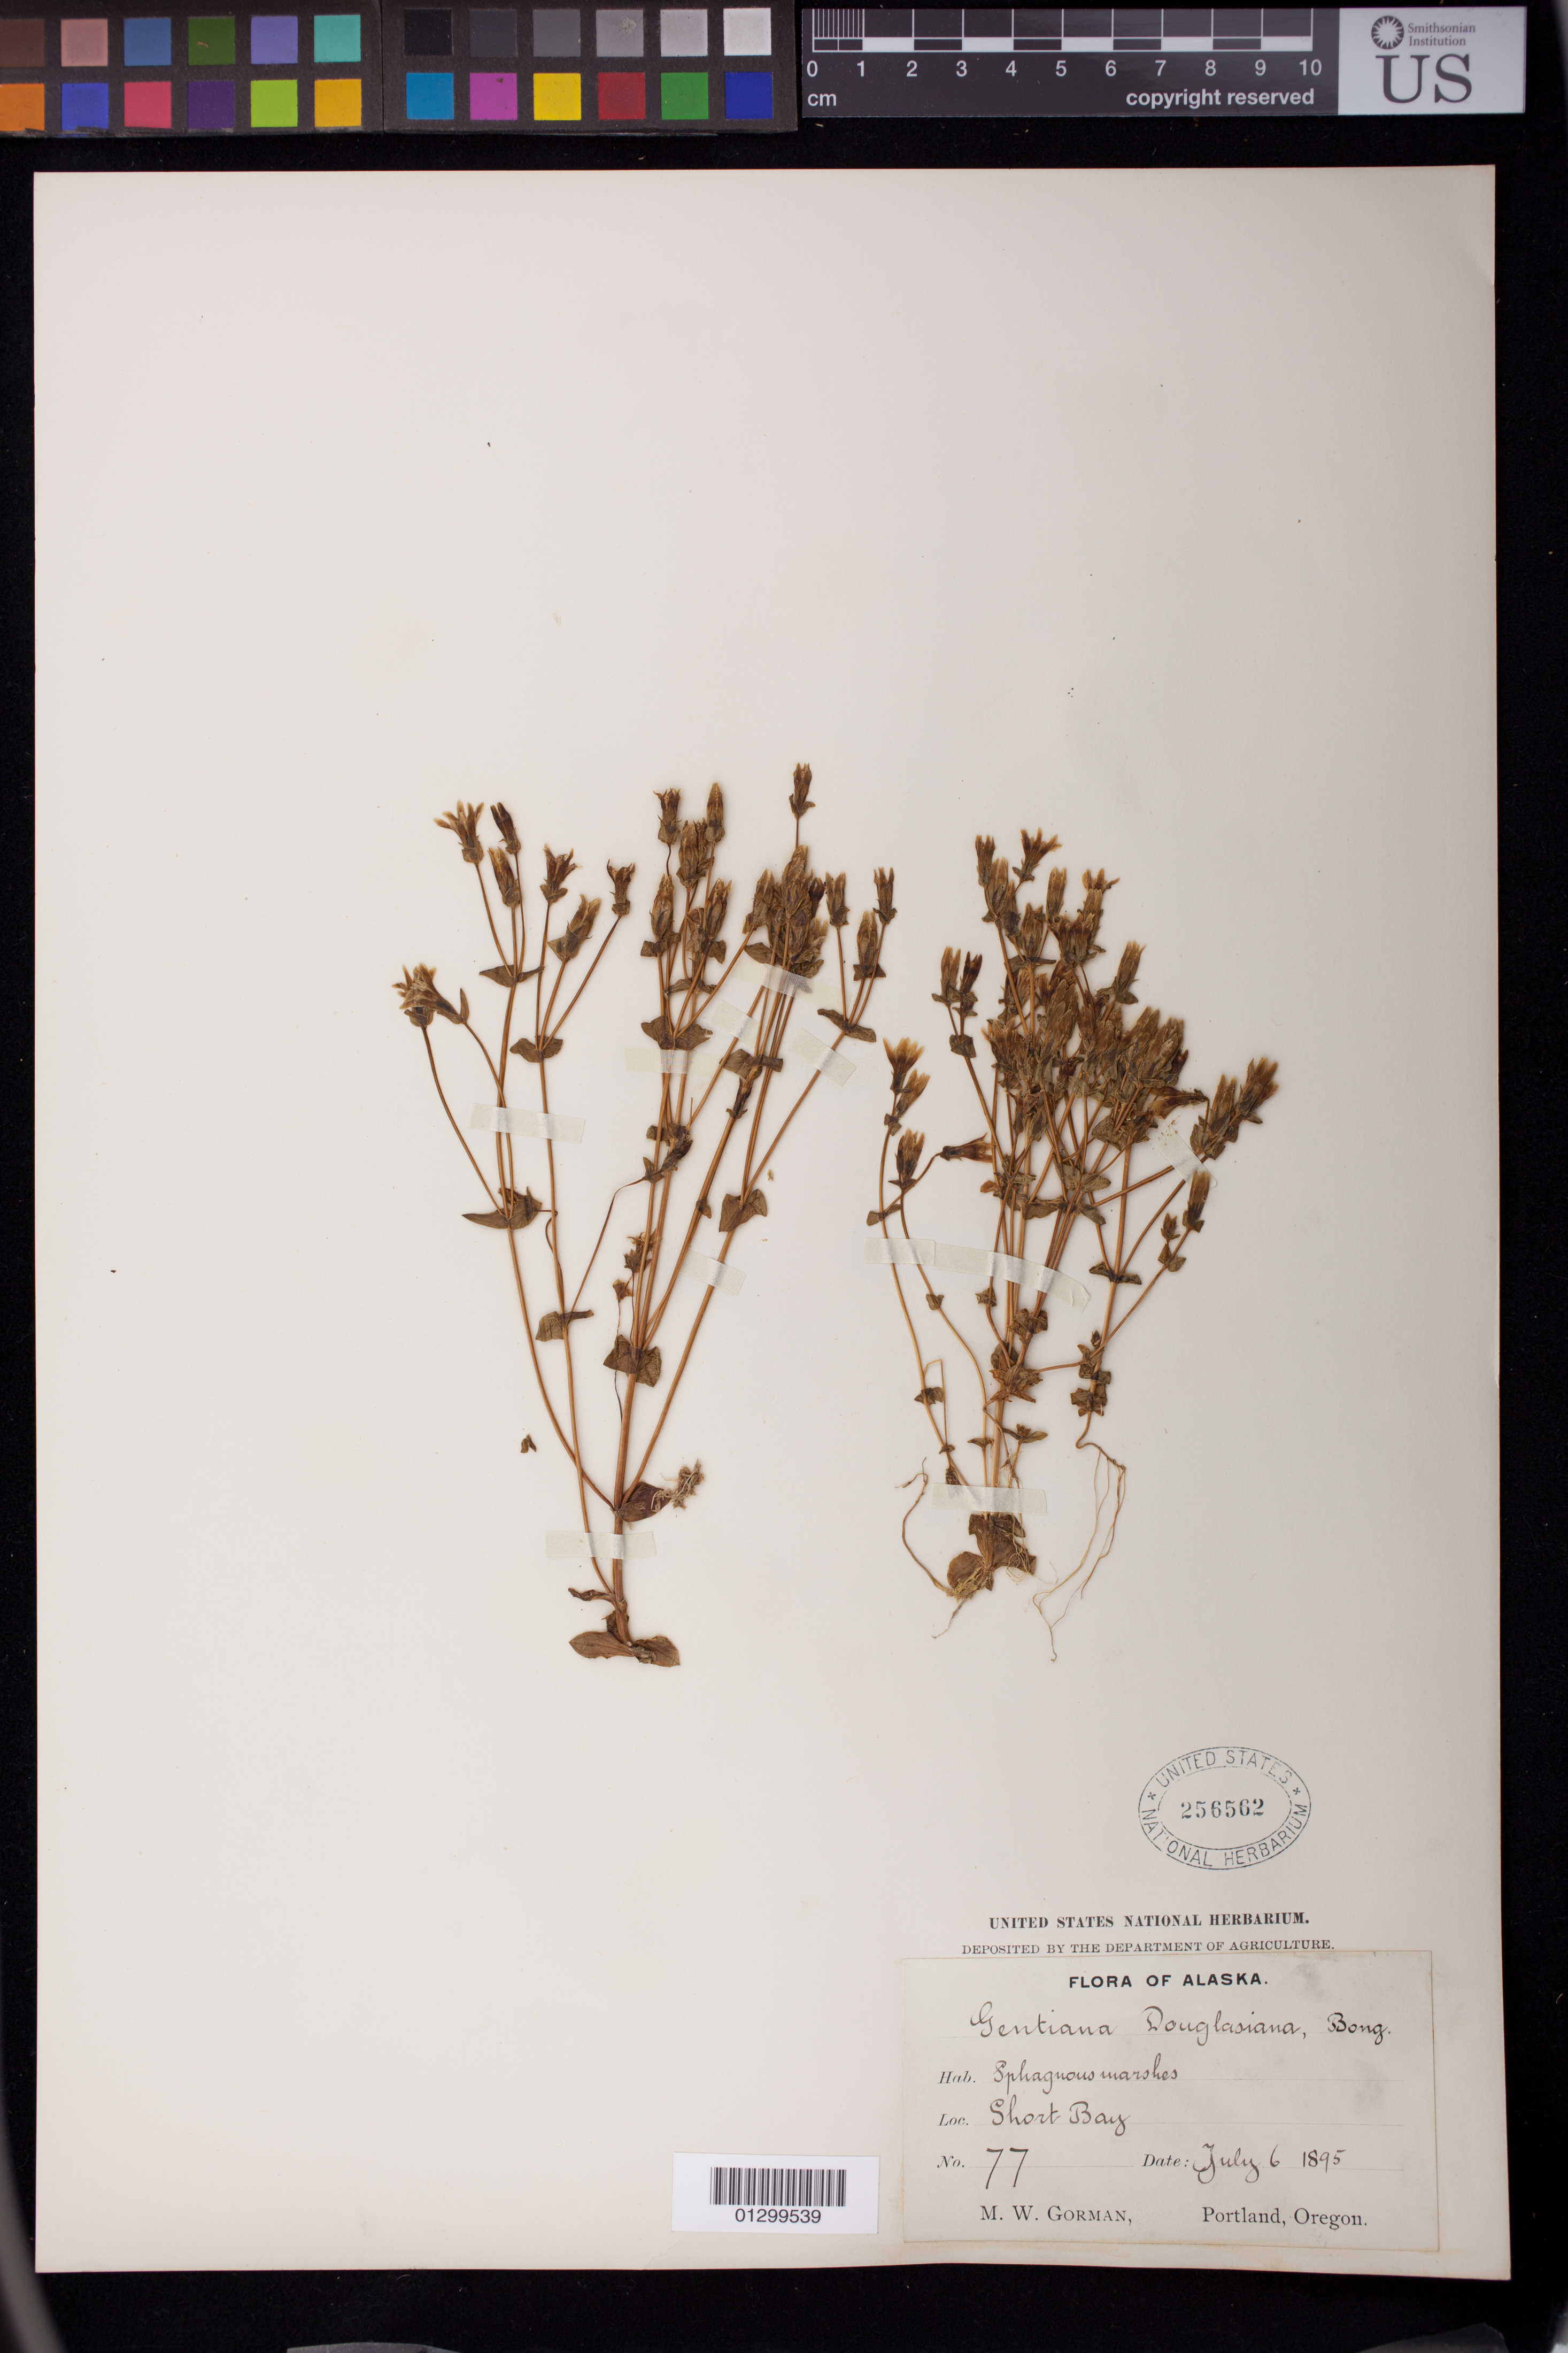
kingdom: Plantae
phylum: Tracheophyta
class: Magnoliopsida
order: Gentianales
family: Gentianaceae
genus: Gentiana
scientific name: Gentiana douglasiana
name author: Bong.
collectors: M. W. Gorman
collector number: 77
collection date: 1895-07-06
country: United States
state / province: Alaska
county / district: Ketchikan Gateway Borough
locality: Short Bay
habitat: Sphagnum marshes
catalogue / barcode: US 256562